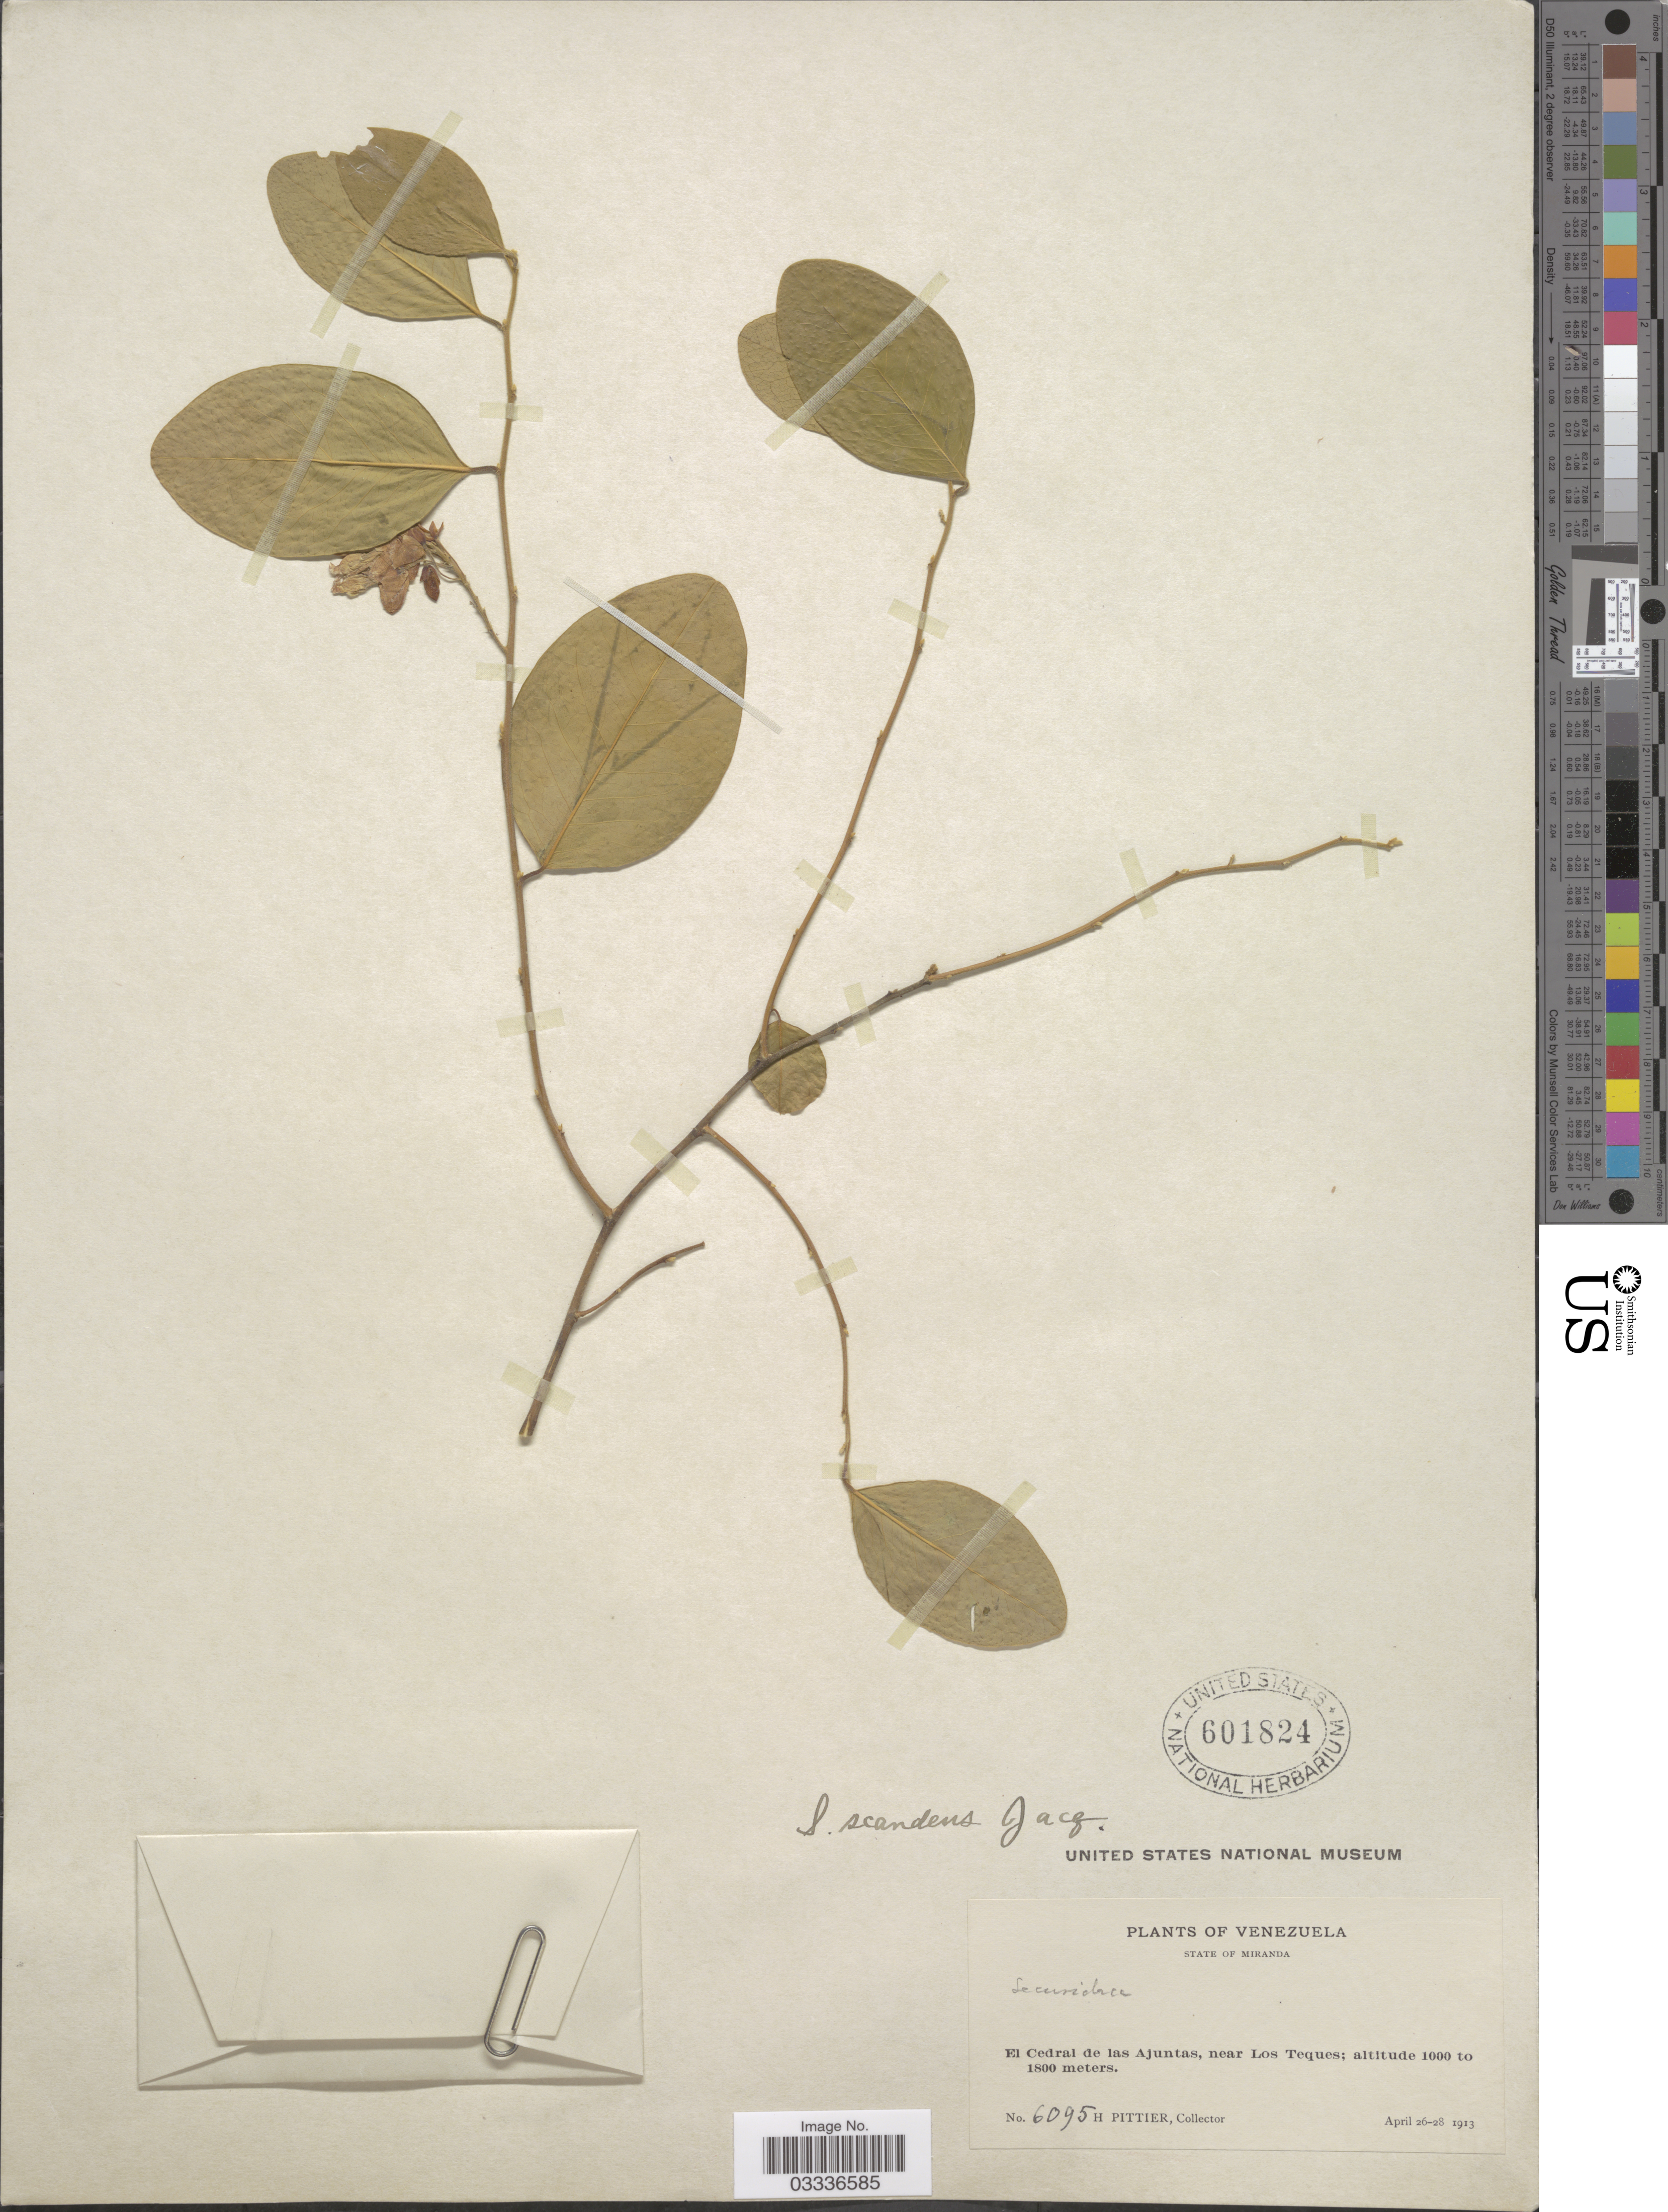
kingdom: Plantae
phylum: Tracheophyta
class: Magnoliopsida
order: Fabales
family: Polygalaceae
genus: Securidaca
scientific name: Securidaca scandens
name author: Jacq.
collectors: H. F. Pittier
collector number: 6095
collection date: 1913-04-26/1913-04-28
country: Venezuela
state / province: Miranda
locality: El Cedral de las Ajuntas, near Los Teques.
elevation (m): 1000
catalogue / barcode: US 601824